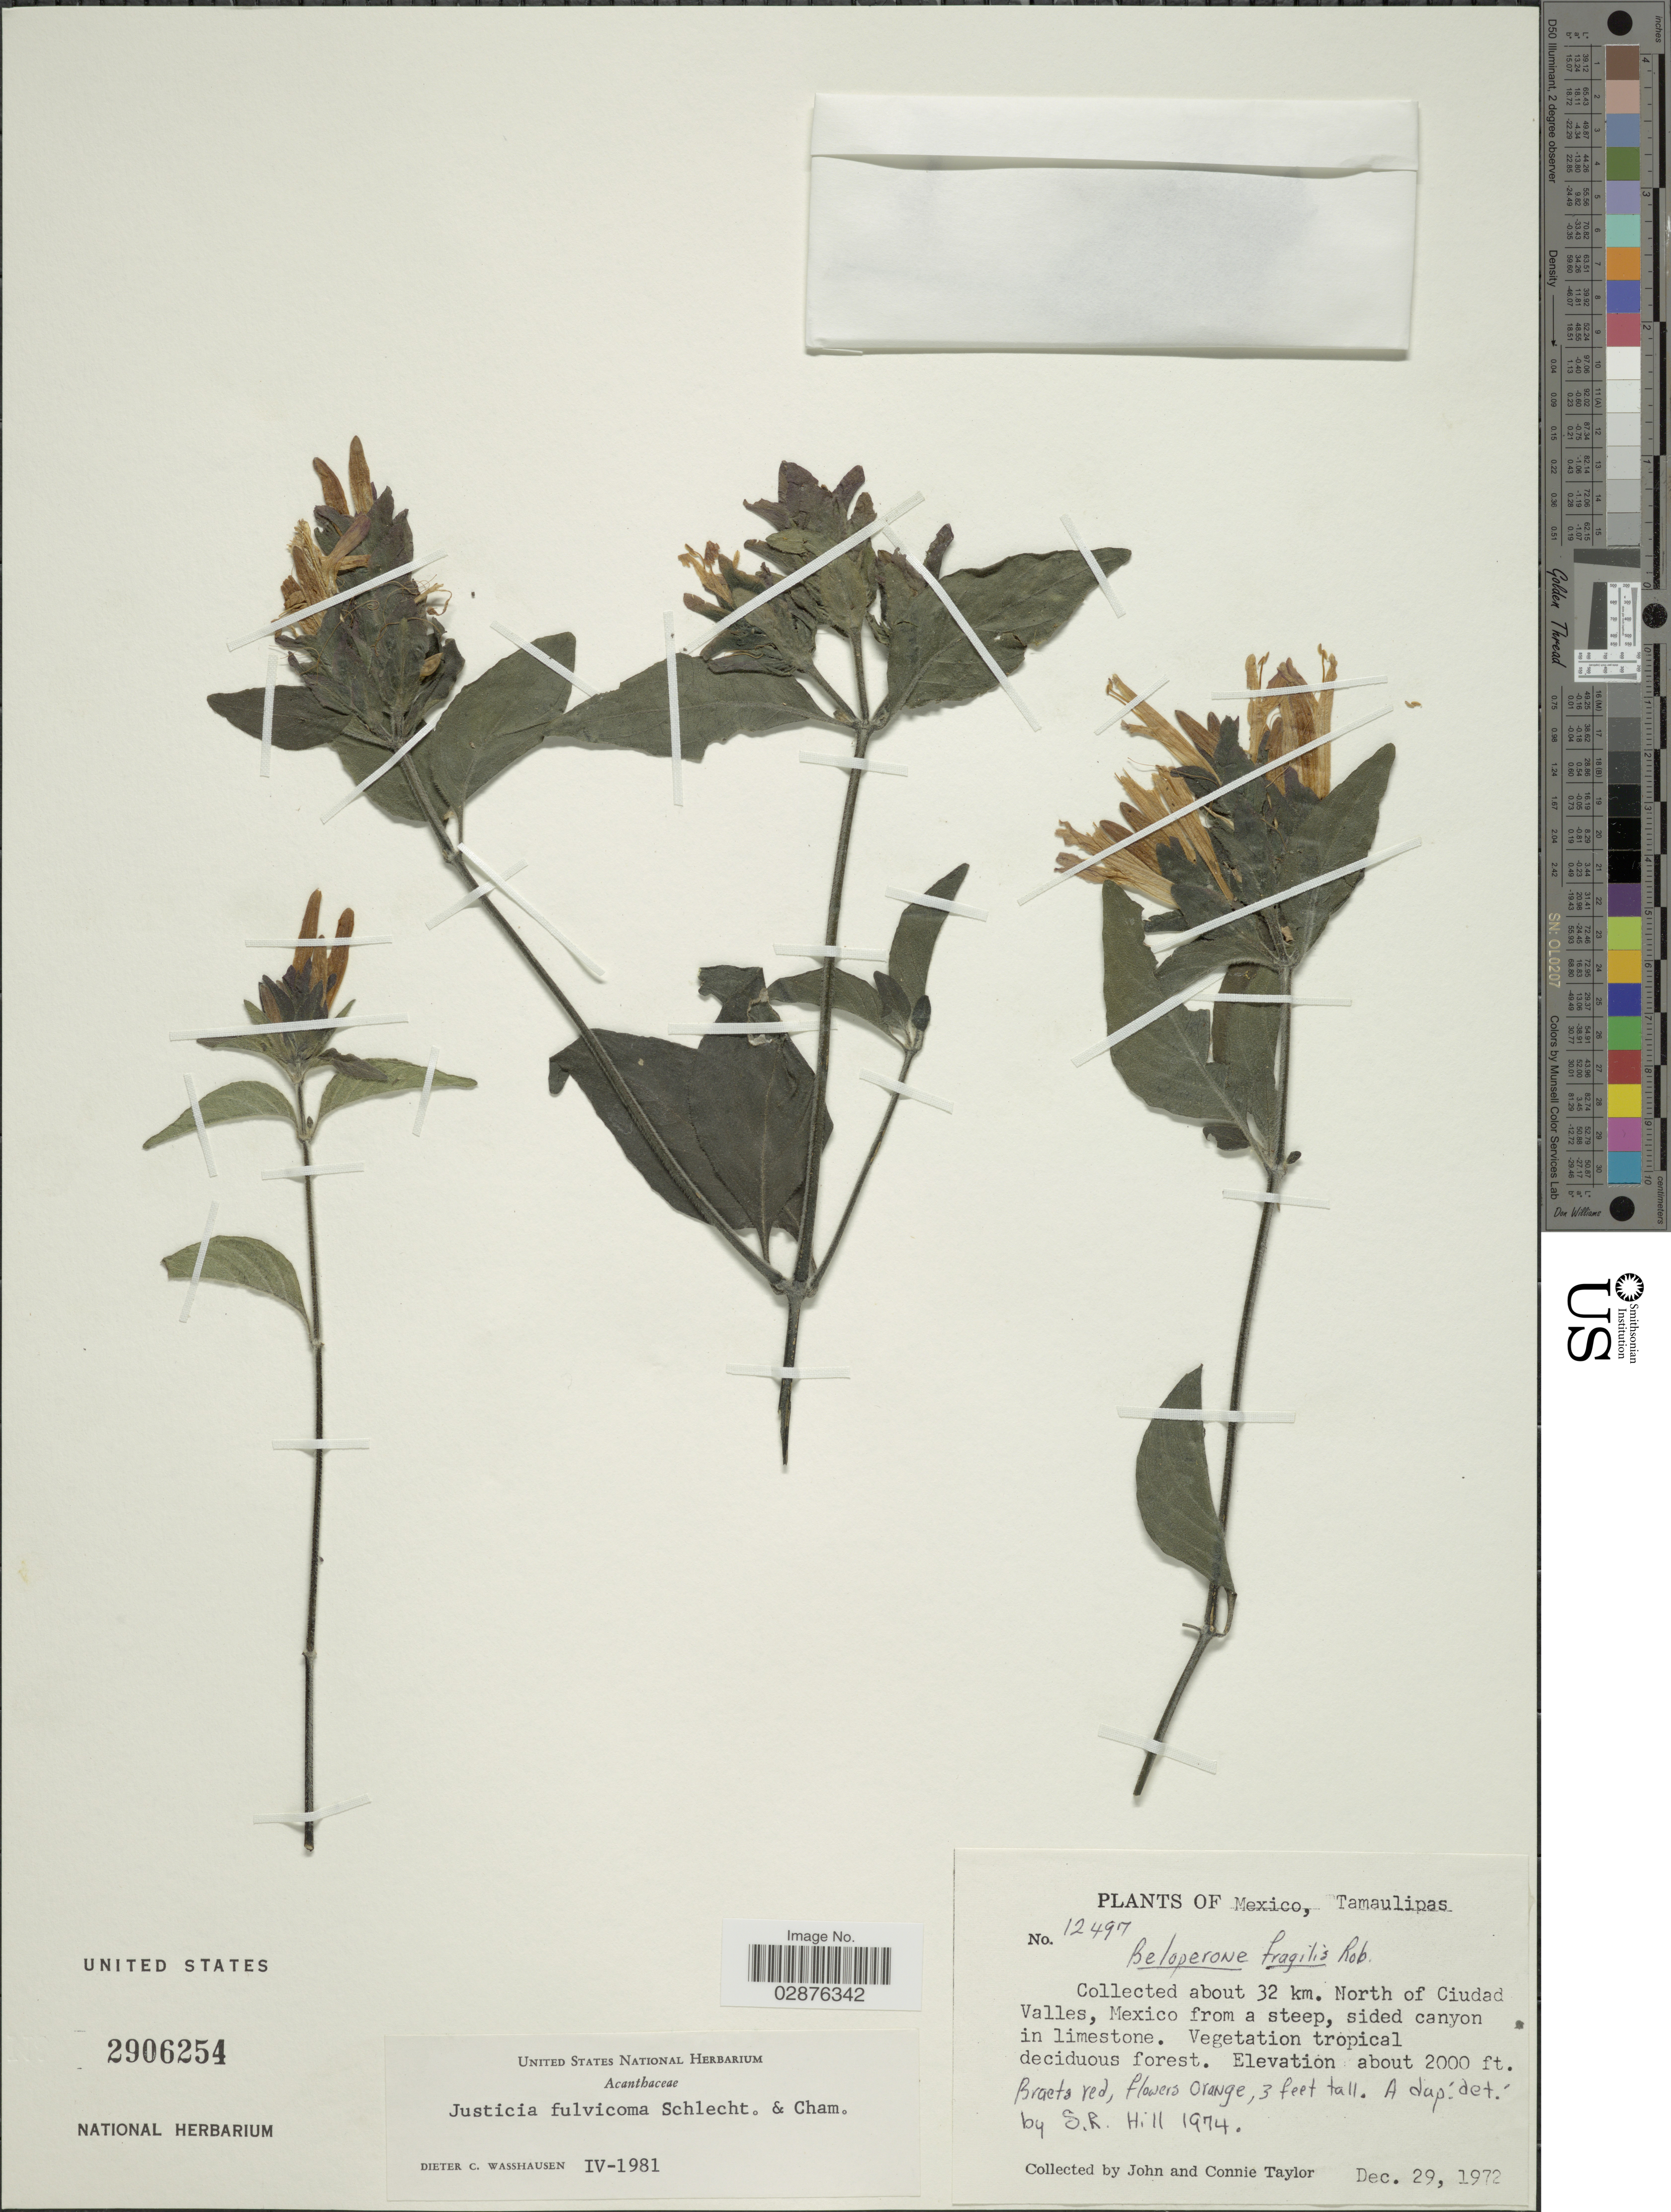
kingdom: Plantae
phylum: Tracheophyta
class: Magnoliopsida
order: Lamiales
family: Acanthaceae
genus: Justicia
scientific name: Justicia fulvicoma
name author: Schltdl. & Cham.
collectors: J. Taylor & C. Taylor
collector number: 12497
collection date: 1972-12-29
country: Mexico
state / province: Tamaulipas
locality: About 32 km. North of Ciudad Valles, Mexico from a steep.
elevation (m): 610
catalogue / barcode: US 2906254